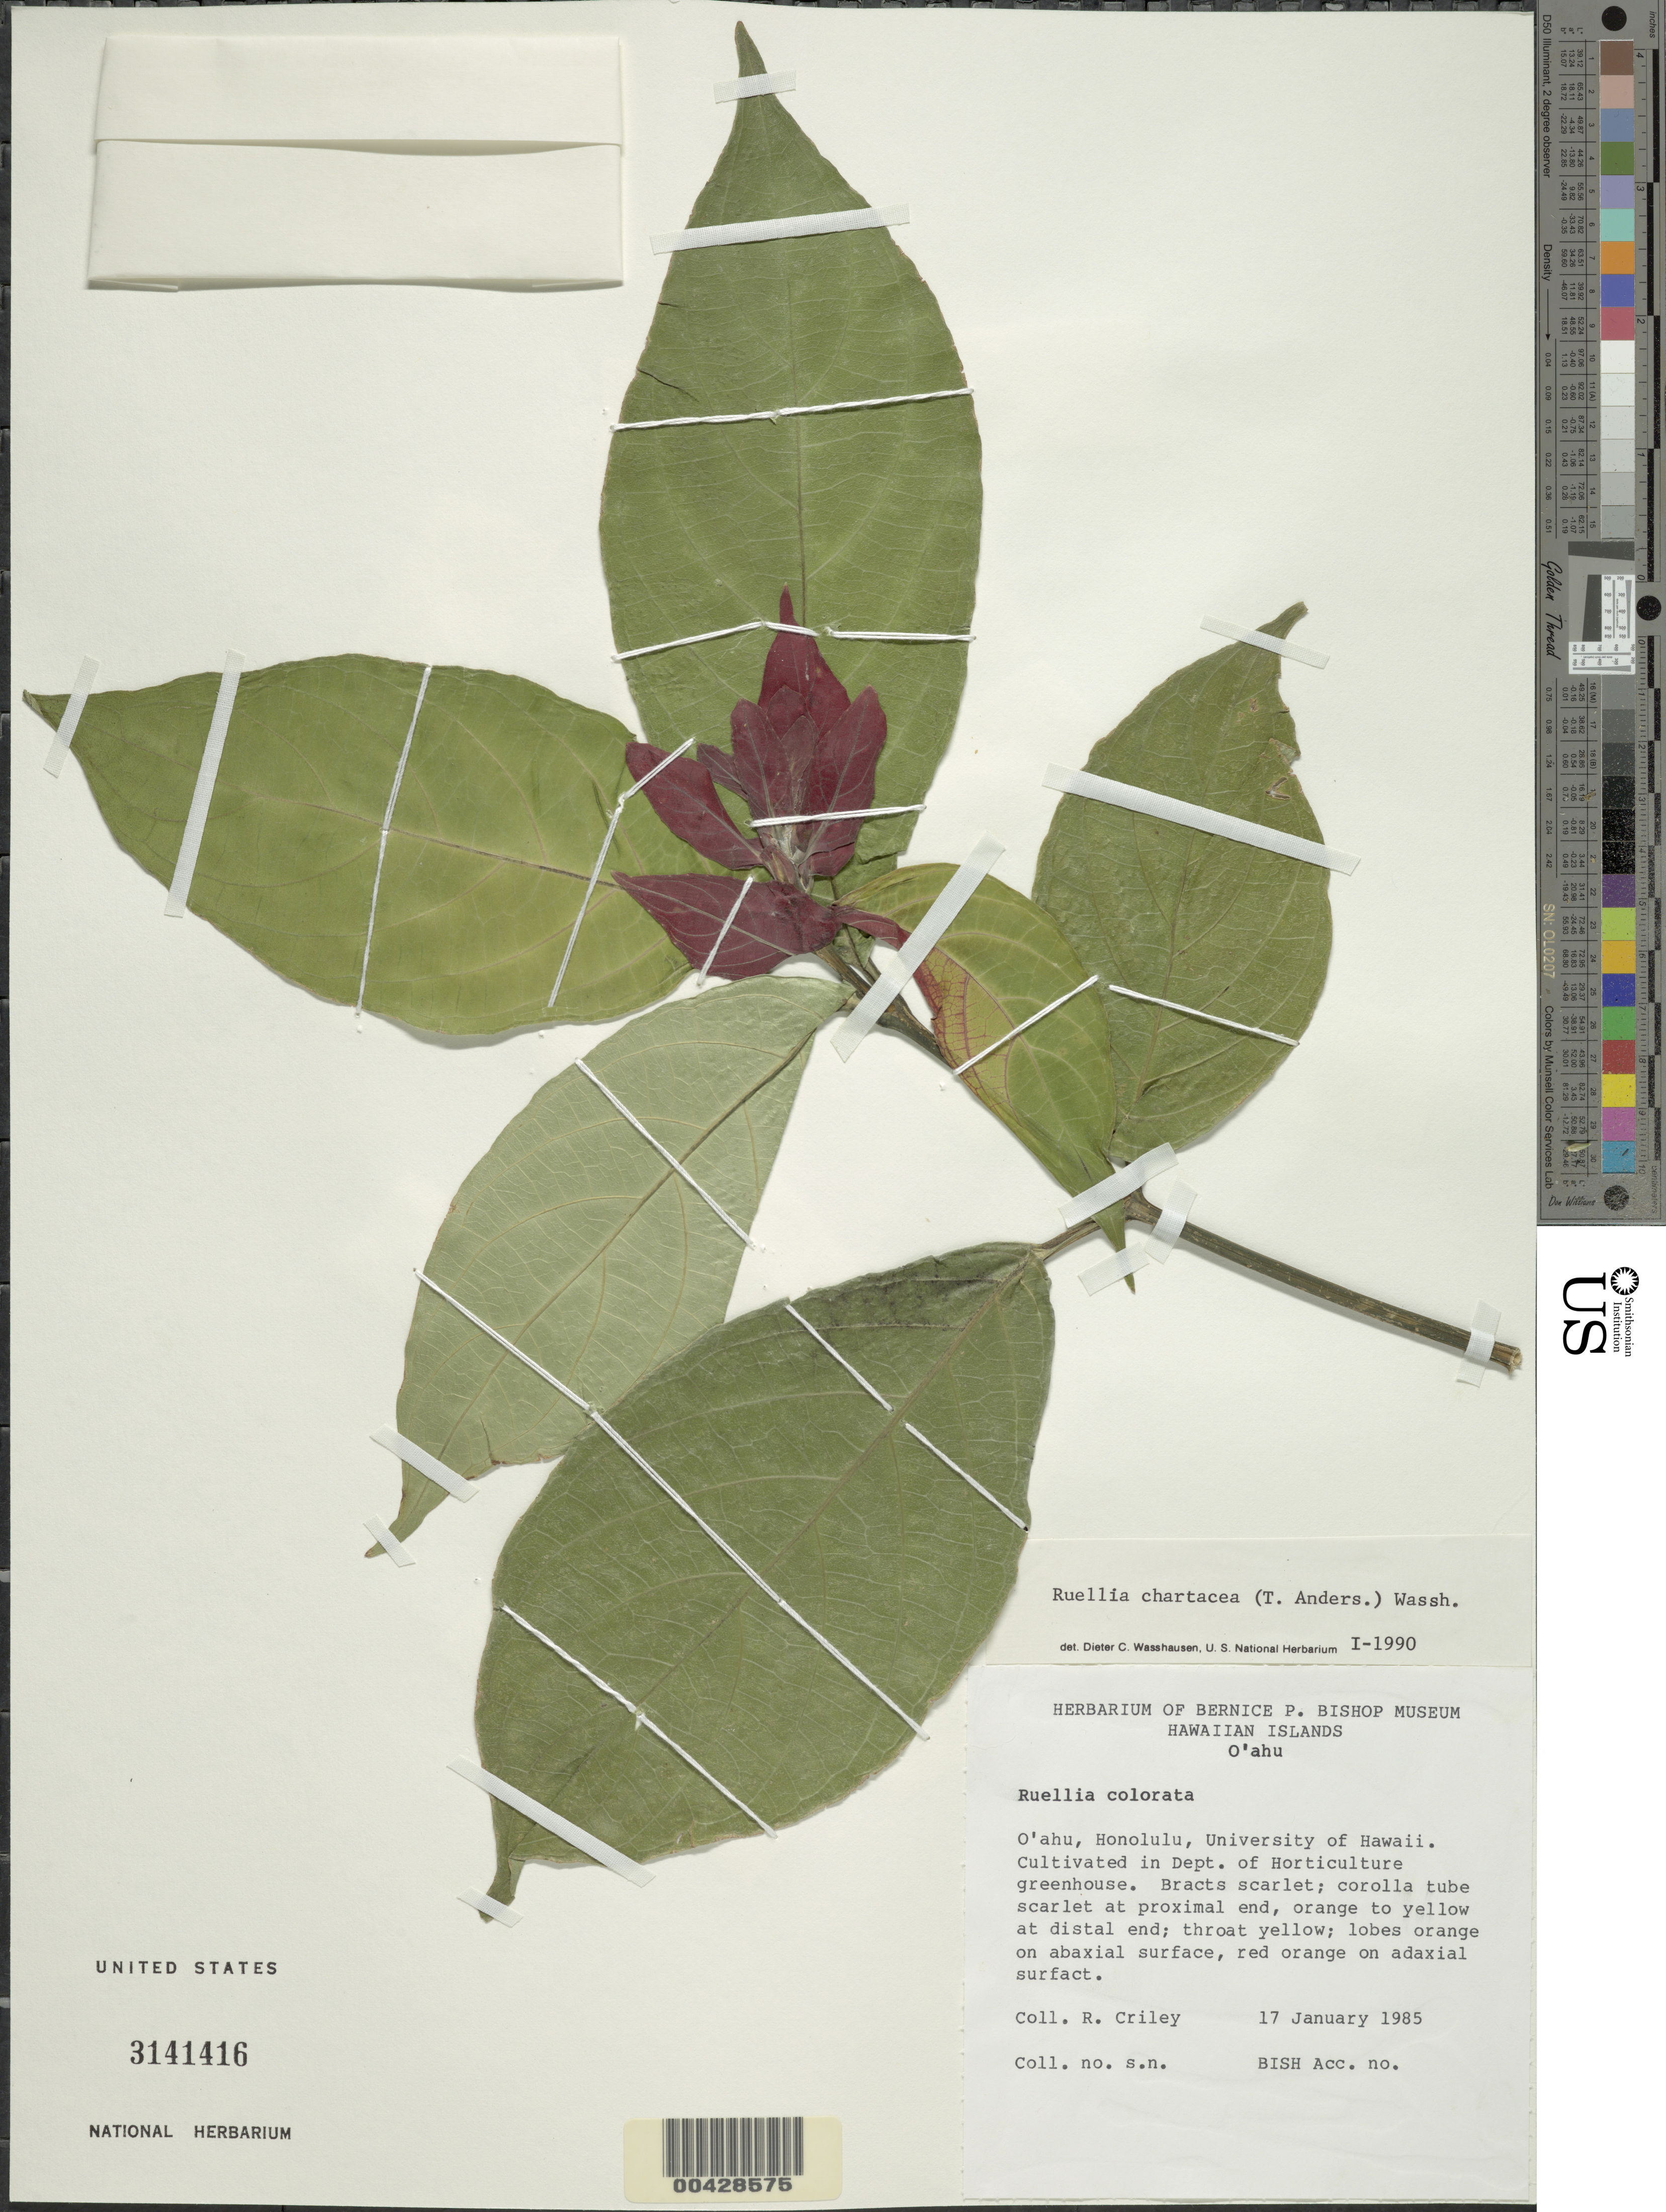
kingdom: Plantae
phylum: Tracheophyta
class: Magnoliopsida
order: Lamiales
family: Acanthaceae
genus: Ruellia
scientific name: Ruellia chartacea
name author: (T. Anderson) Wassh.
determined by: Waeshausen, D. C.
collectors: R. Criley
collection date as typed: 17 Jan 1985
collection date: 1985-01-17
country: United States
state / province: Hawaii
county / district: Honolulu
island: Oahu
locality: Honolulu, University of Hawaii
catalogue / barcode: US 3141416